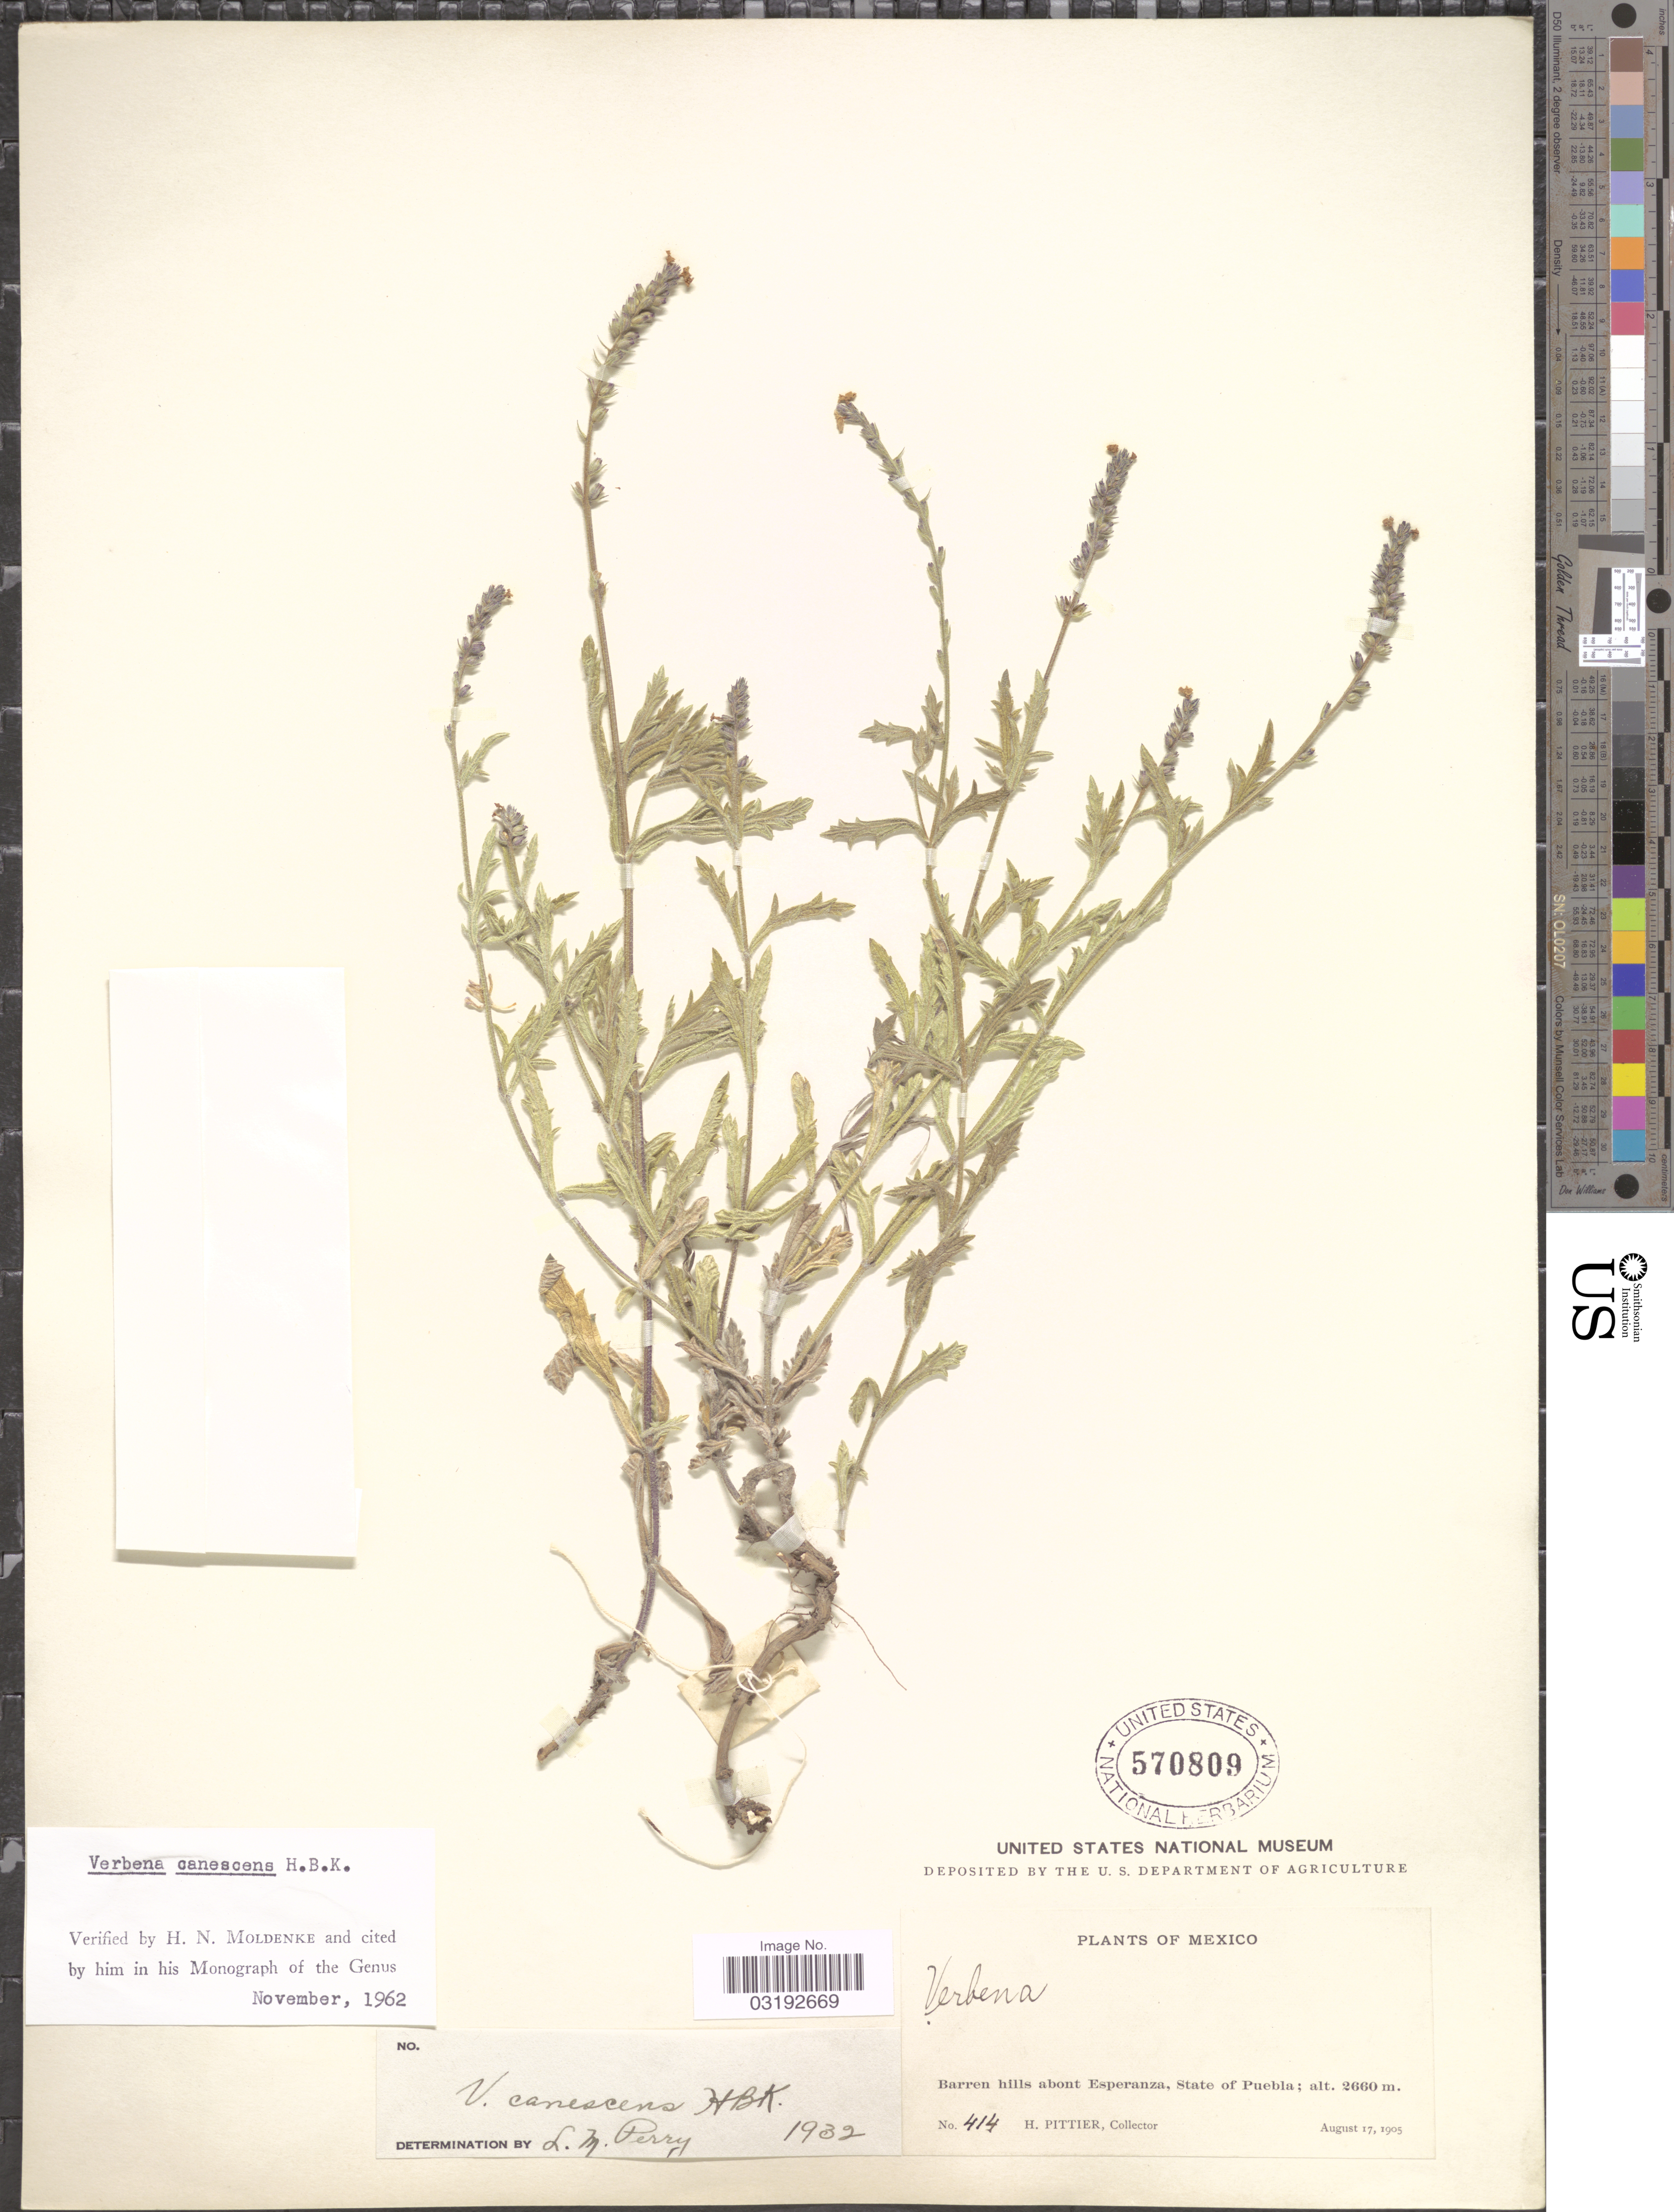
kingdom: Plantae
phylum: Tracheophyta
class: Magnoliopsida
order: Lamiales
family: Verbenaceae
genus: Verbena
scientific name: Verbena canescens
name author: Kunth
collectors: H. F. Pittier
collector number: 414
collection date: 1905-08-17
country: Mexico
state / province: Puebla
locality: Barren hills abont Esperanza.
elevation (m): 2660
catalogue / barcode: US 570809